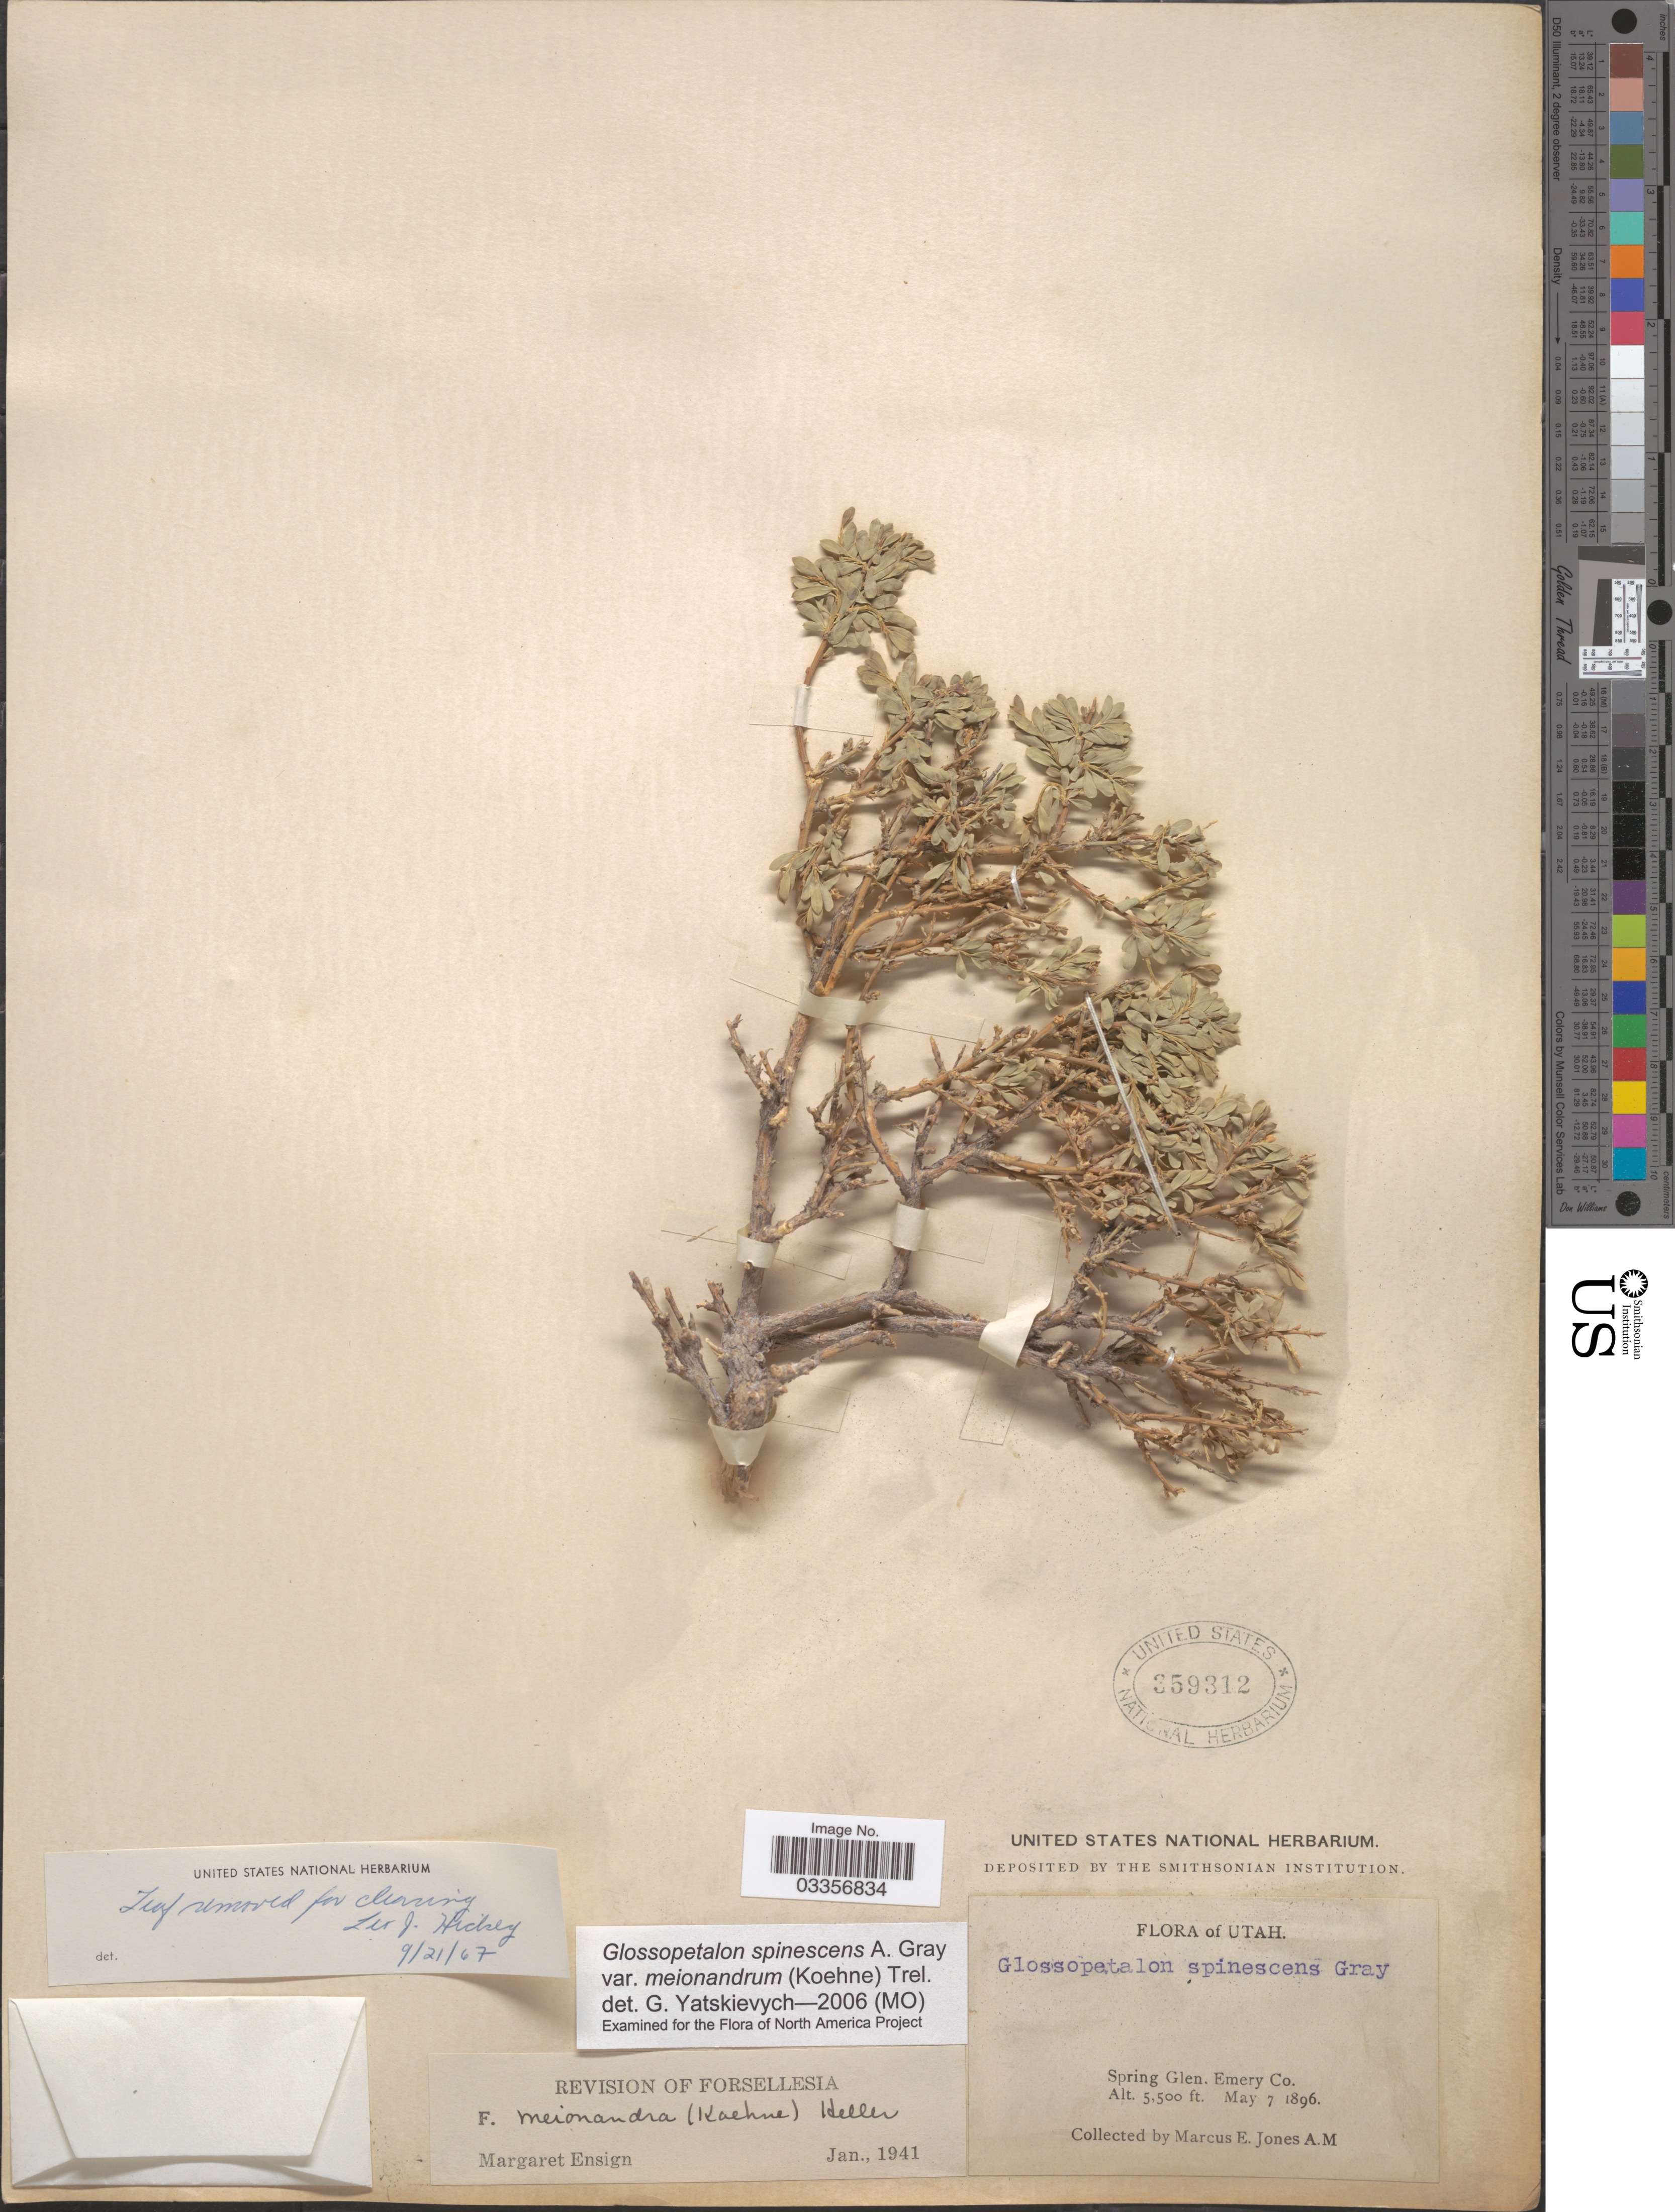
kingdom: Plantae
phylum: Tracheophyta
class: Magnoliopsida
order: Crossosomatales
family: Crossosomataceae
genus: Glossopetalon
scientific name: Glossopetalon spinescens var. meionandrum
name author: (Koehne) Trel.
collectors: M. E. Jones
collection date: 1896-05-07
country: United States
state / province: Utah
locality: Spring Glen. Emery Co.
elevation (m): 1676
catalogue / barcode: US 359312